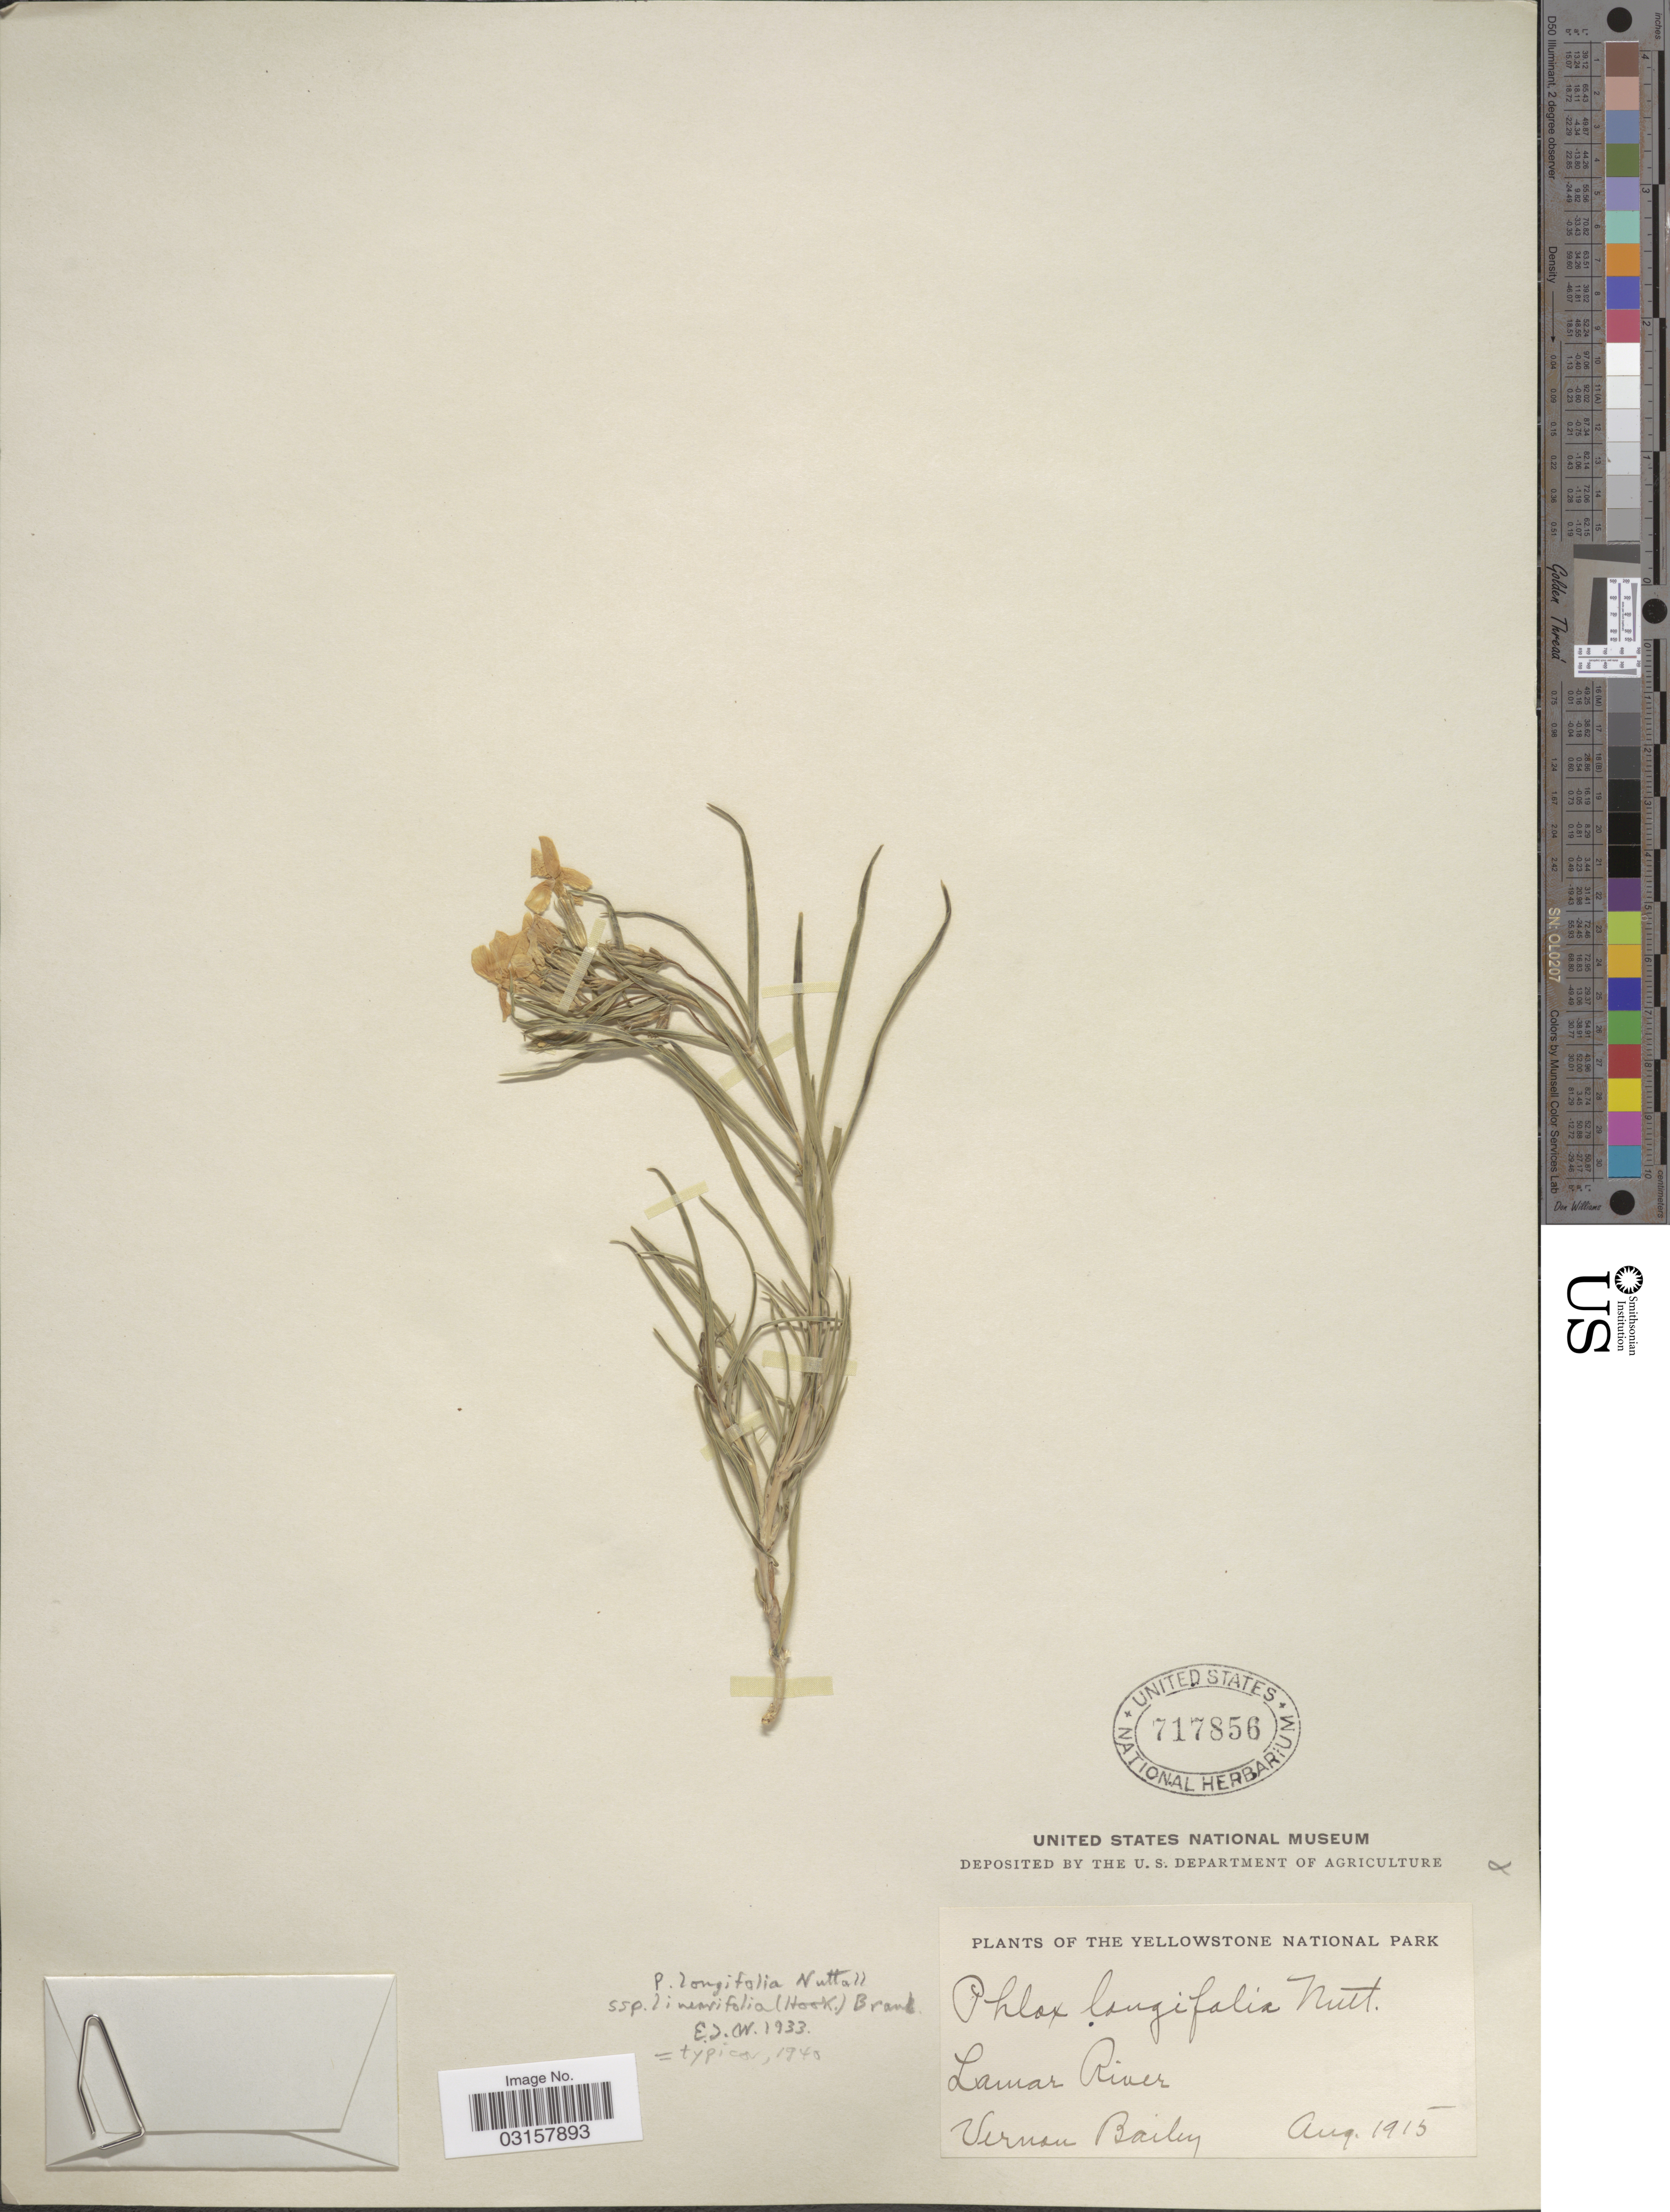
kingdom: Plantae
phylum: Tracheophyta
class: Magnoliopsida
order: Ericales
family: Polemoniaceae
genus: Phlox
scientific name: Phlox longifolia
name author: Nutt.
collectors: V. O. Bailey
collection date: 1915-08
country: United States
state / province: Wyoming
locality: The Yellowstone National Park. Lamar Valley.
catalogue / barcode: US 717856